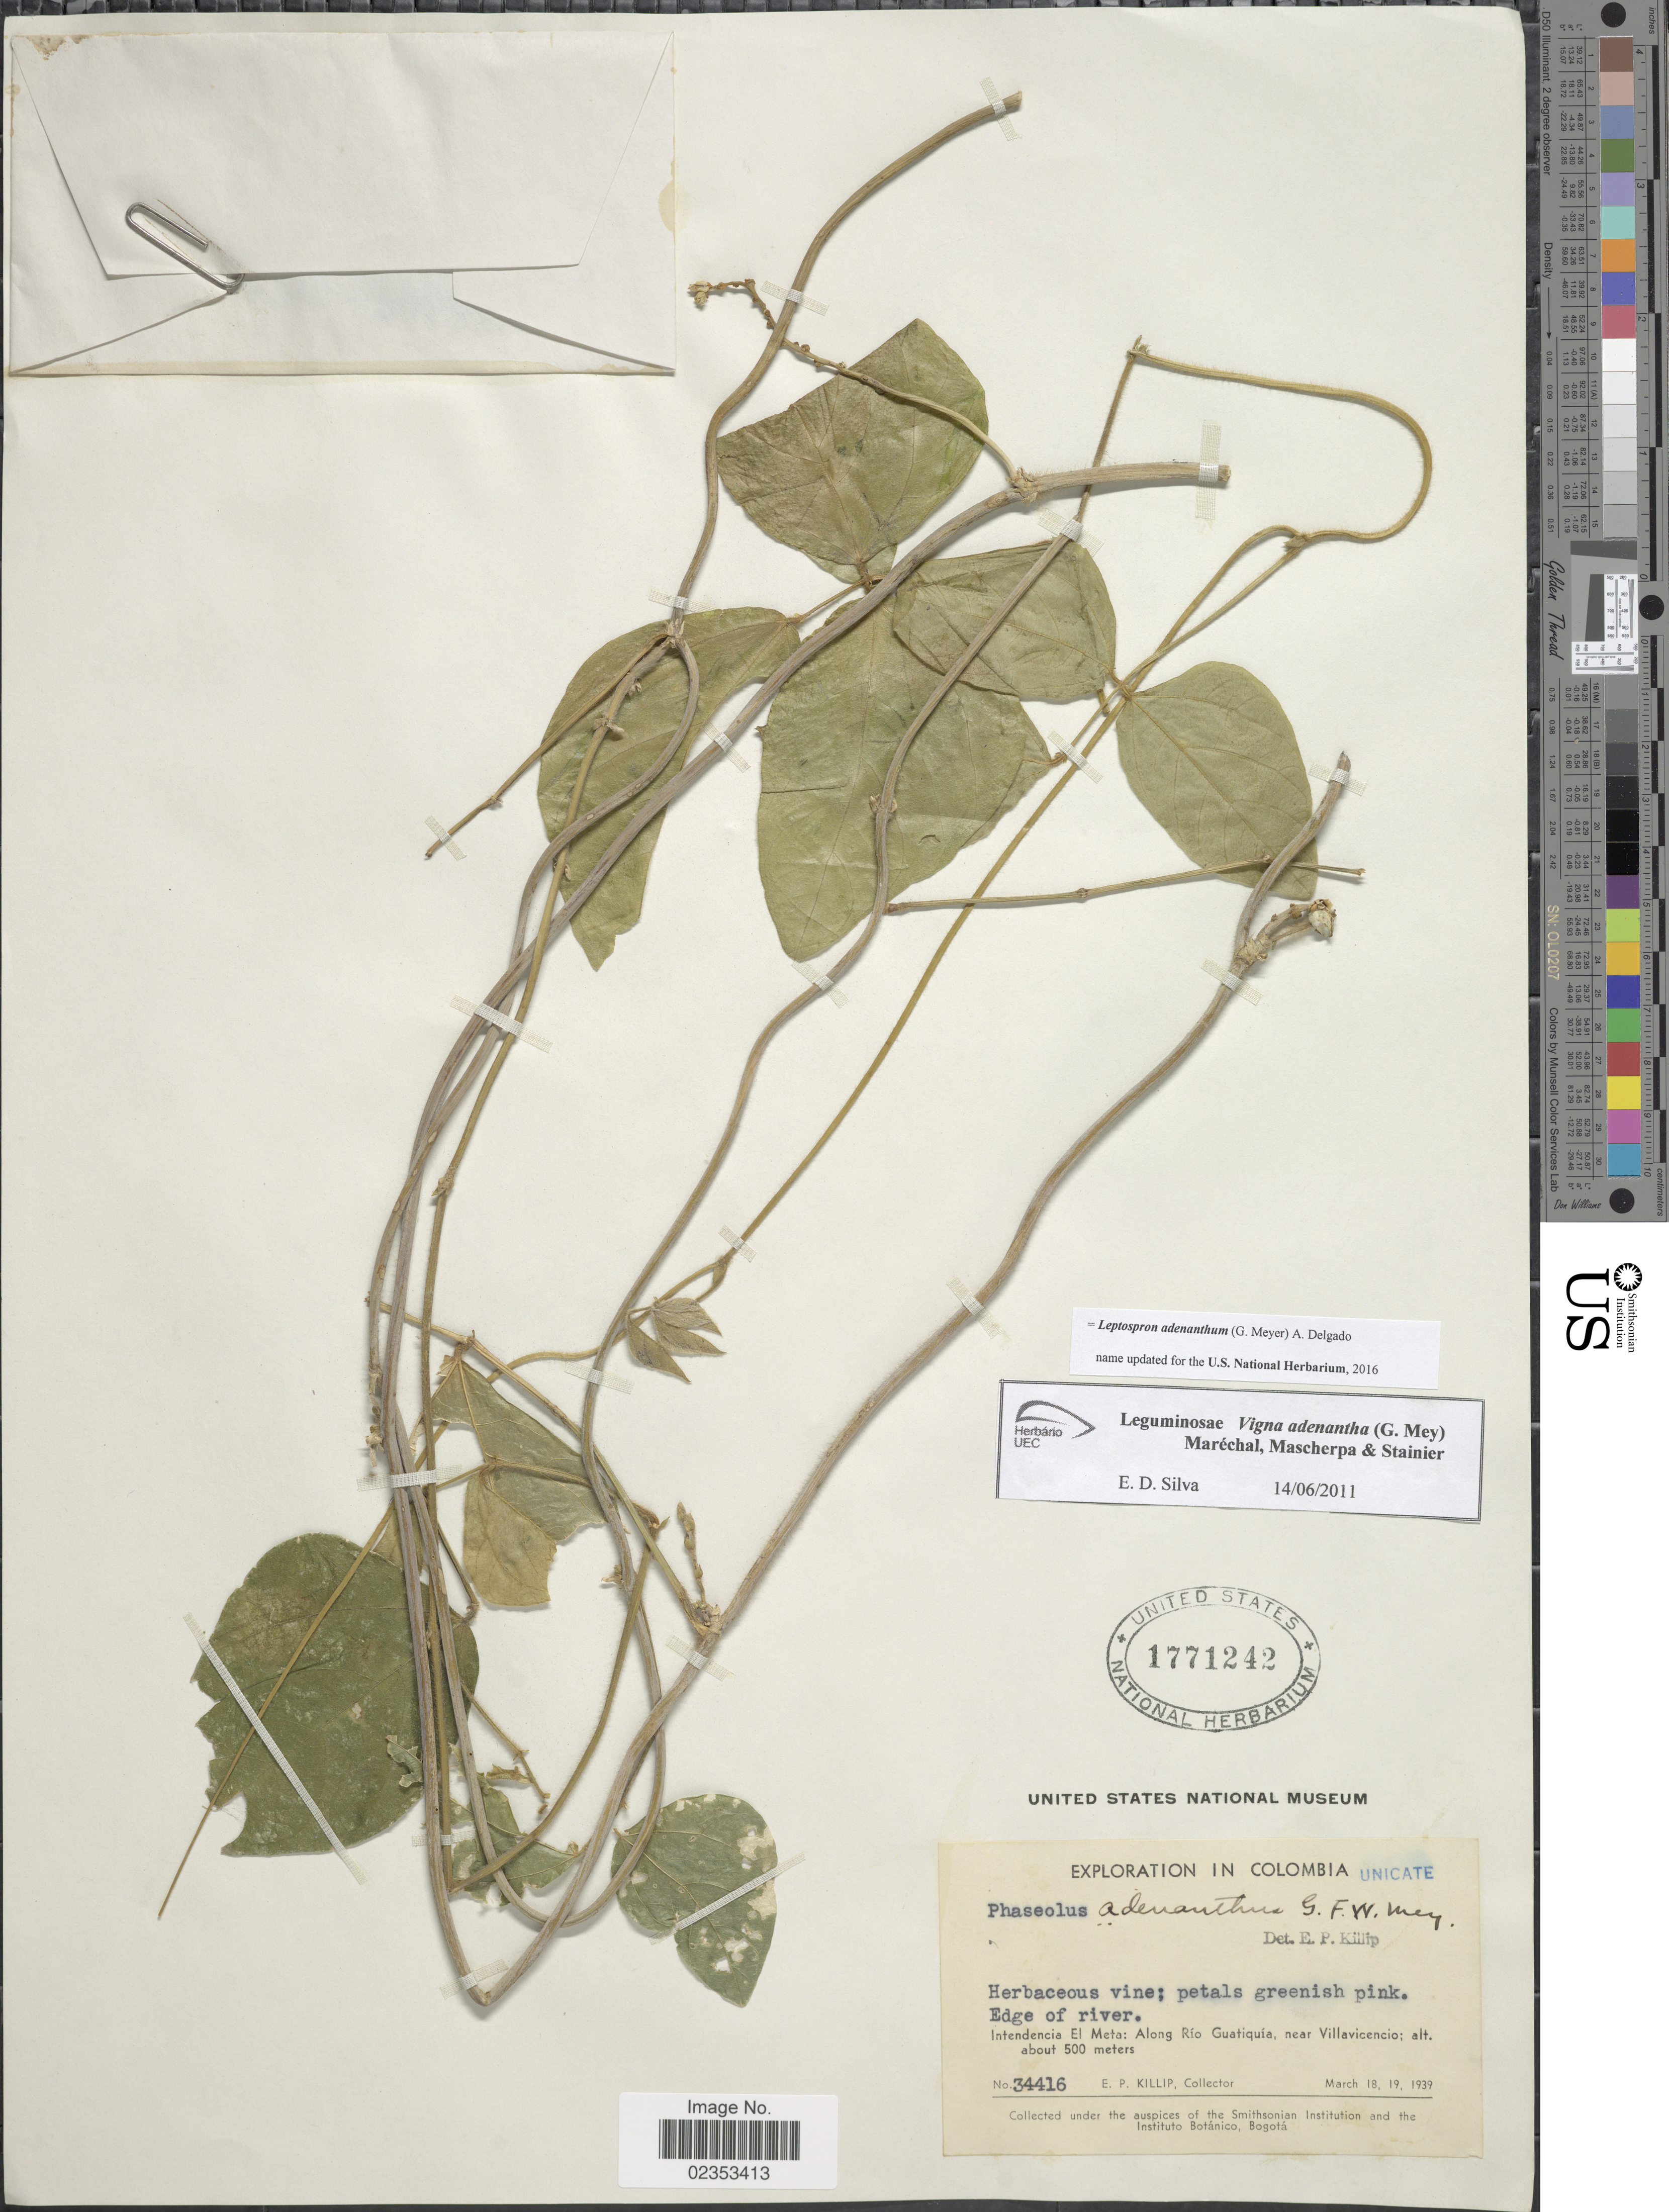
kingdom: Plantae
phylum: Tracheophyta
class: Magnoliopsida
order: Fabales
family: Fabaceae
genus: Leptospron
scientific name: Leptospron adenanthum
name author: (G. Mey.) A. Delgado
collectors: E. P. Killip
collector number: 34416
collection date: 1939-03-18/1939-03-19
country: Colombia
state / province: Meta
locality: Intendencia El Meta: along Rio Guatiquia, near Villavicencio, edge of river.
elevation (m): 500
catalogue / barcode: US 1771242